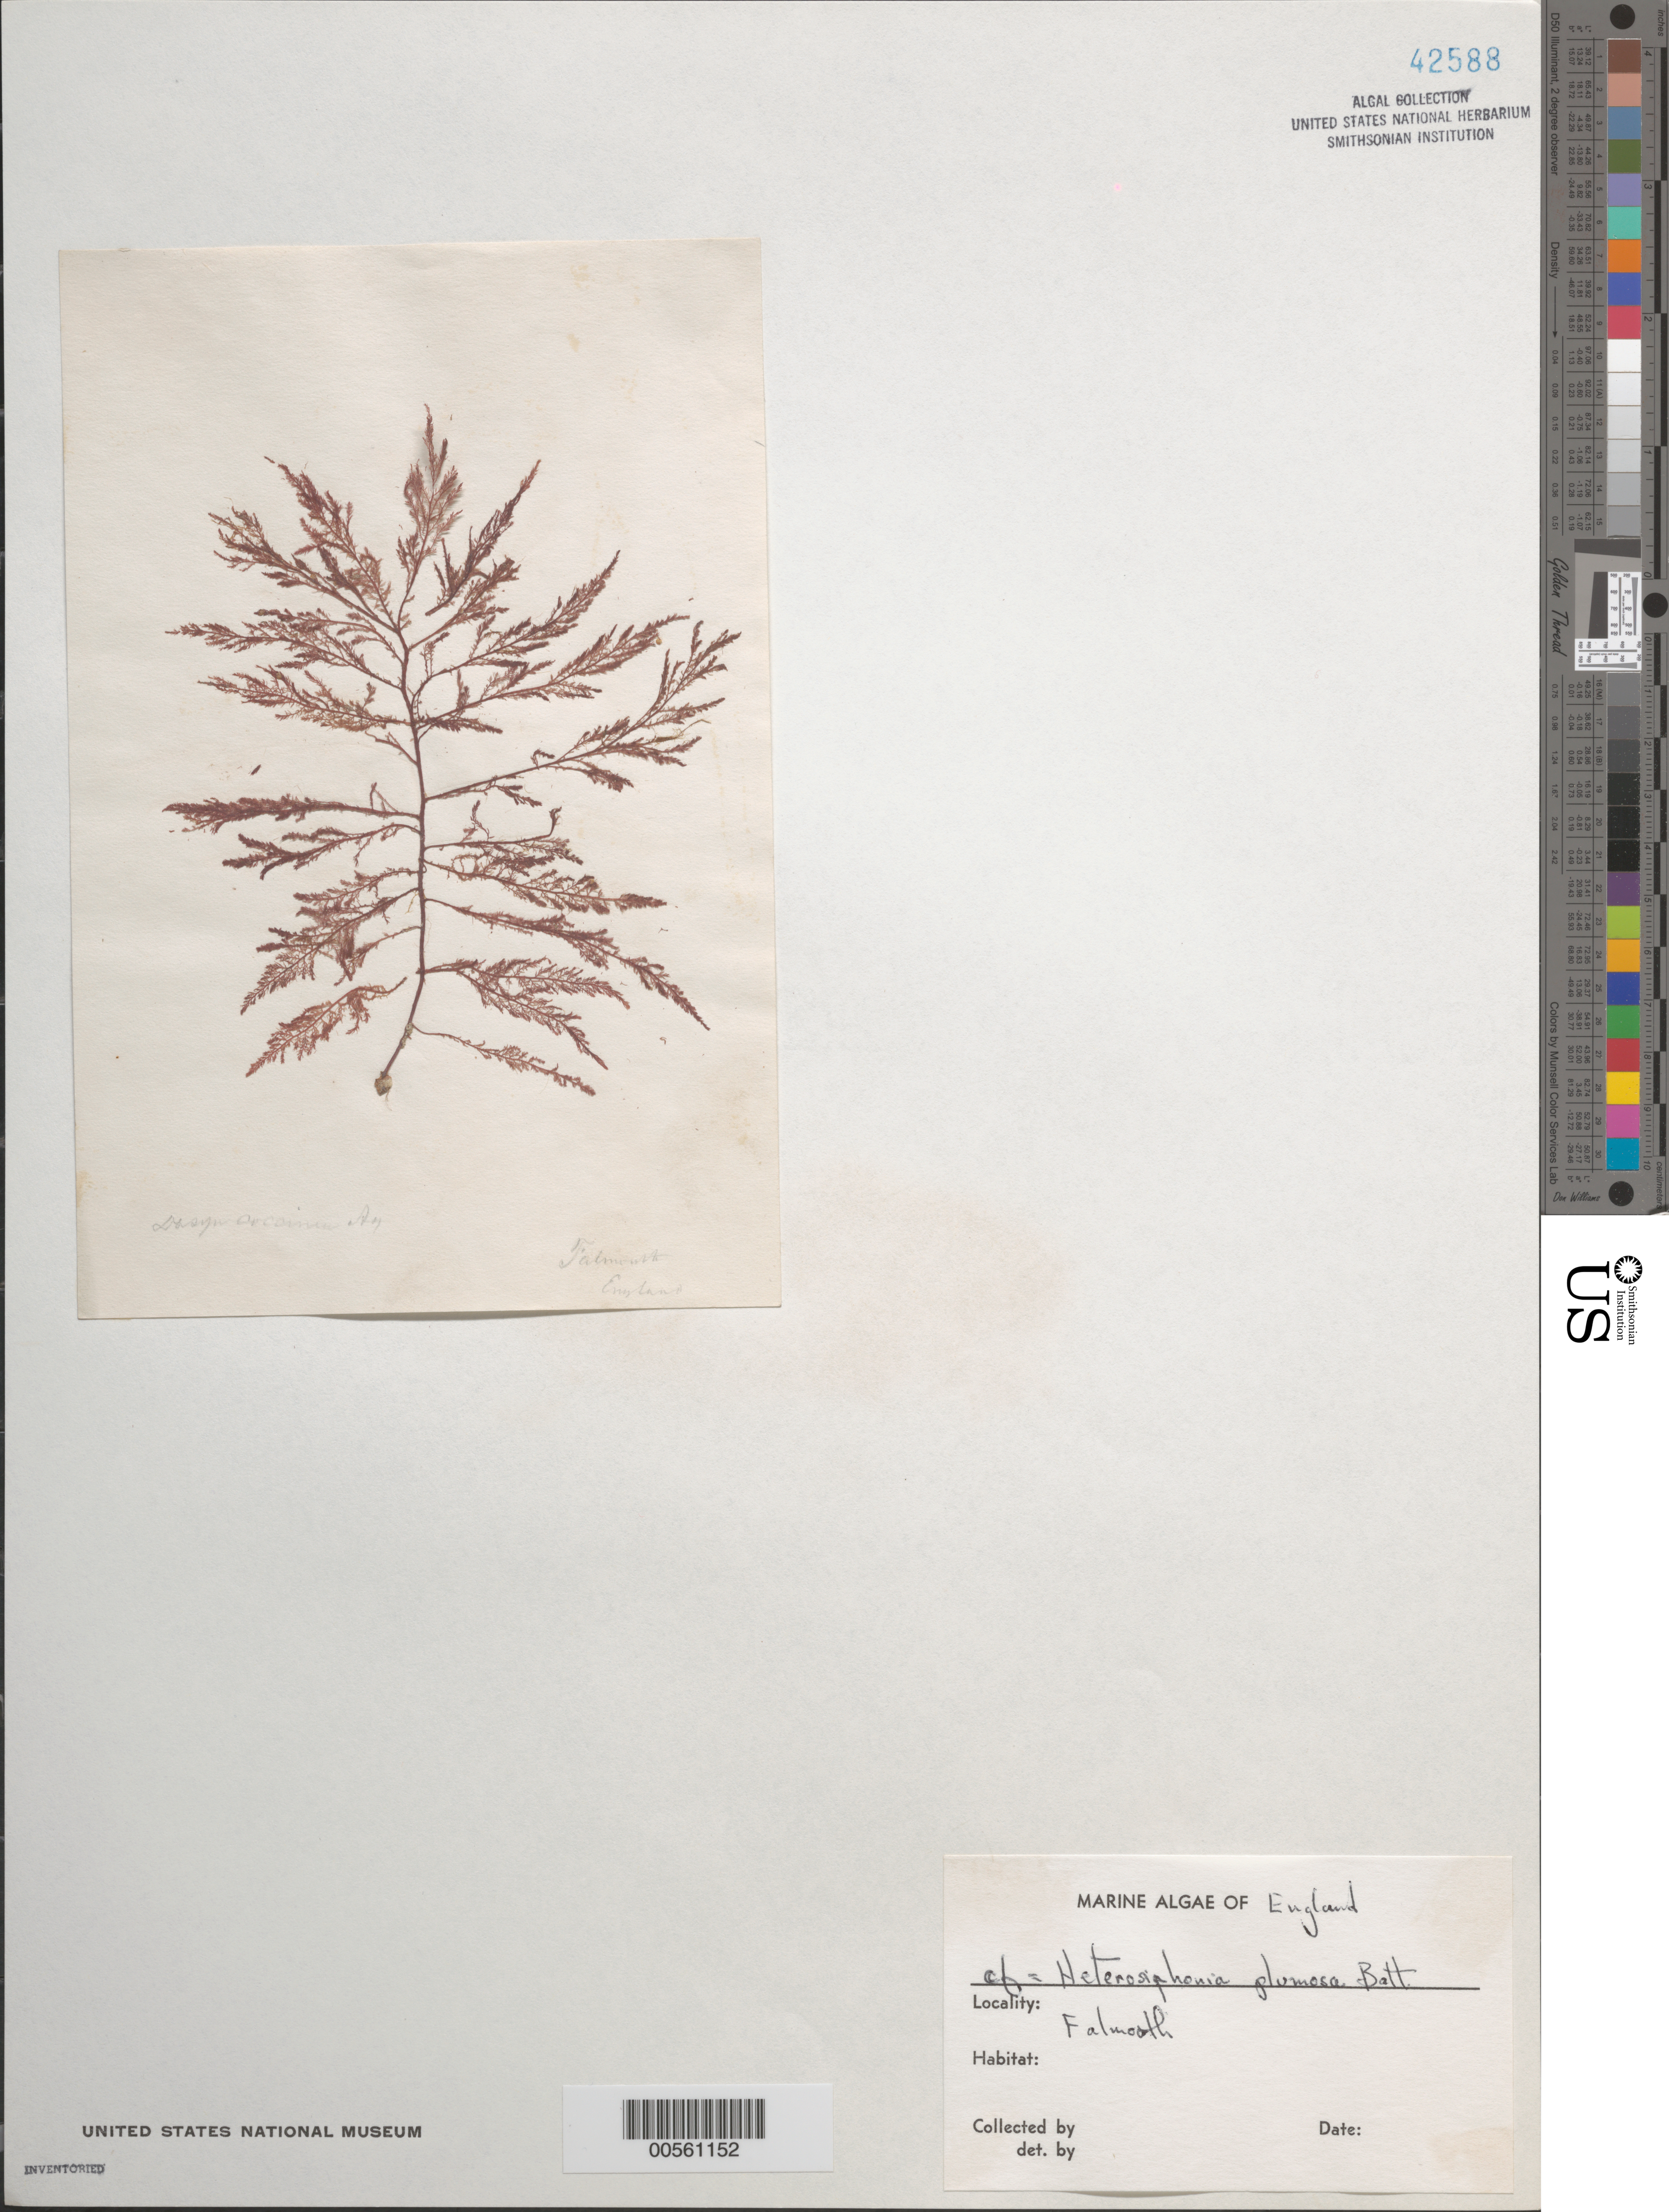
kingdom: Plantae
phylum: Rhodophyta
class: Florideophyceae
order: Ceramiales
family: Dasyaceae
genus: Heterosiphonia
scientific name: Heterosiphonia plumosa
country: United Kingdom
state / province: England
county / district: Cornwall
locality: Falmouth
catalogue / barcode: US 42588